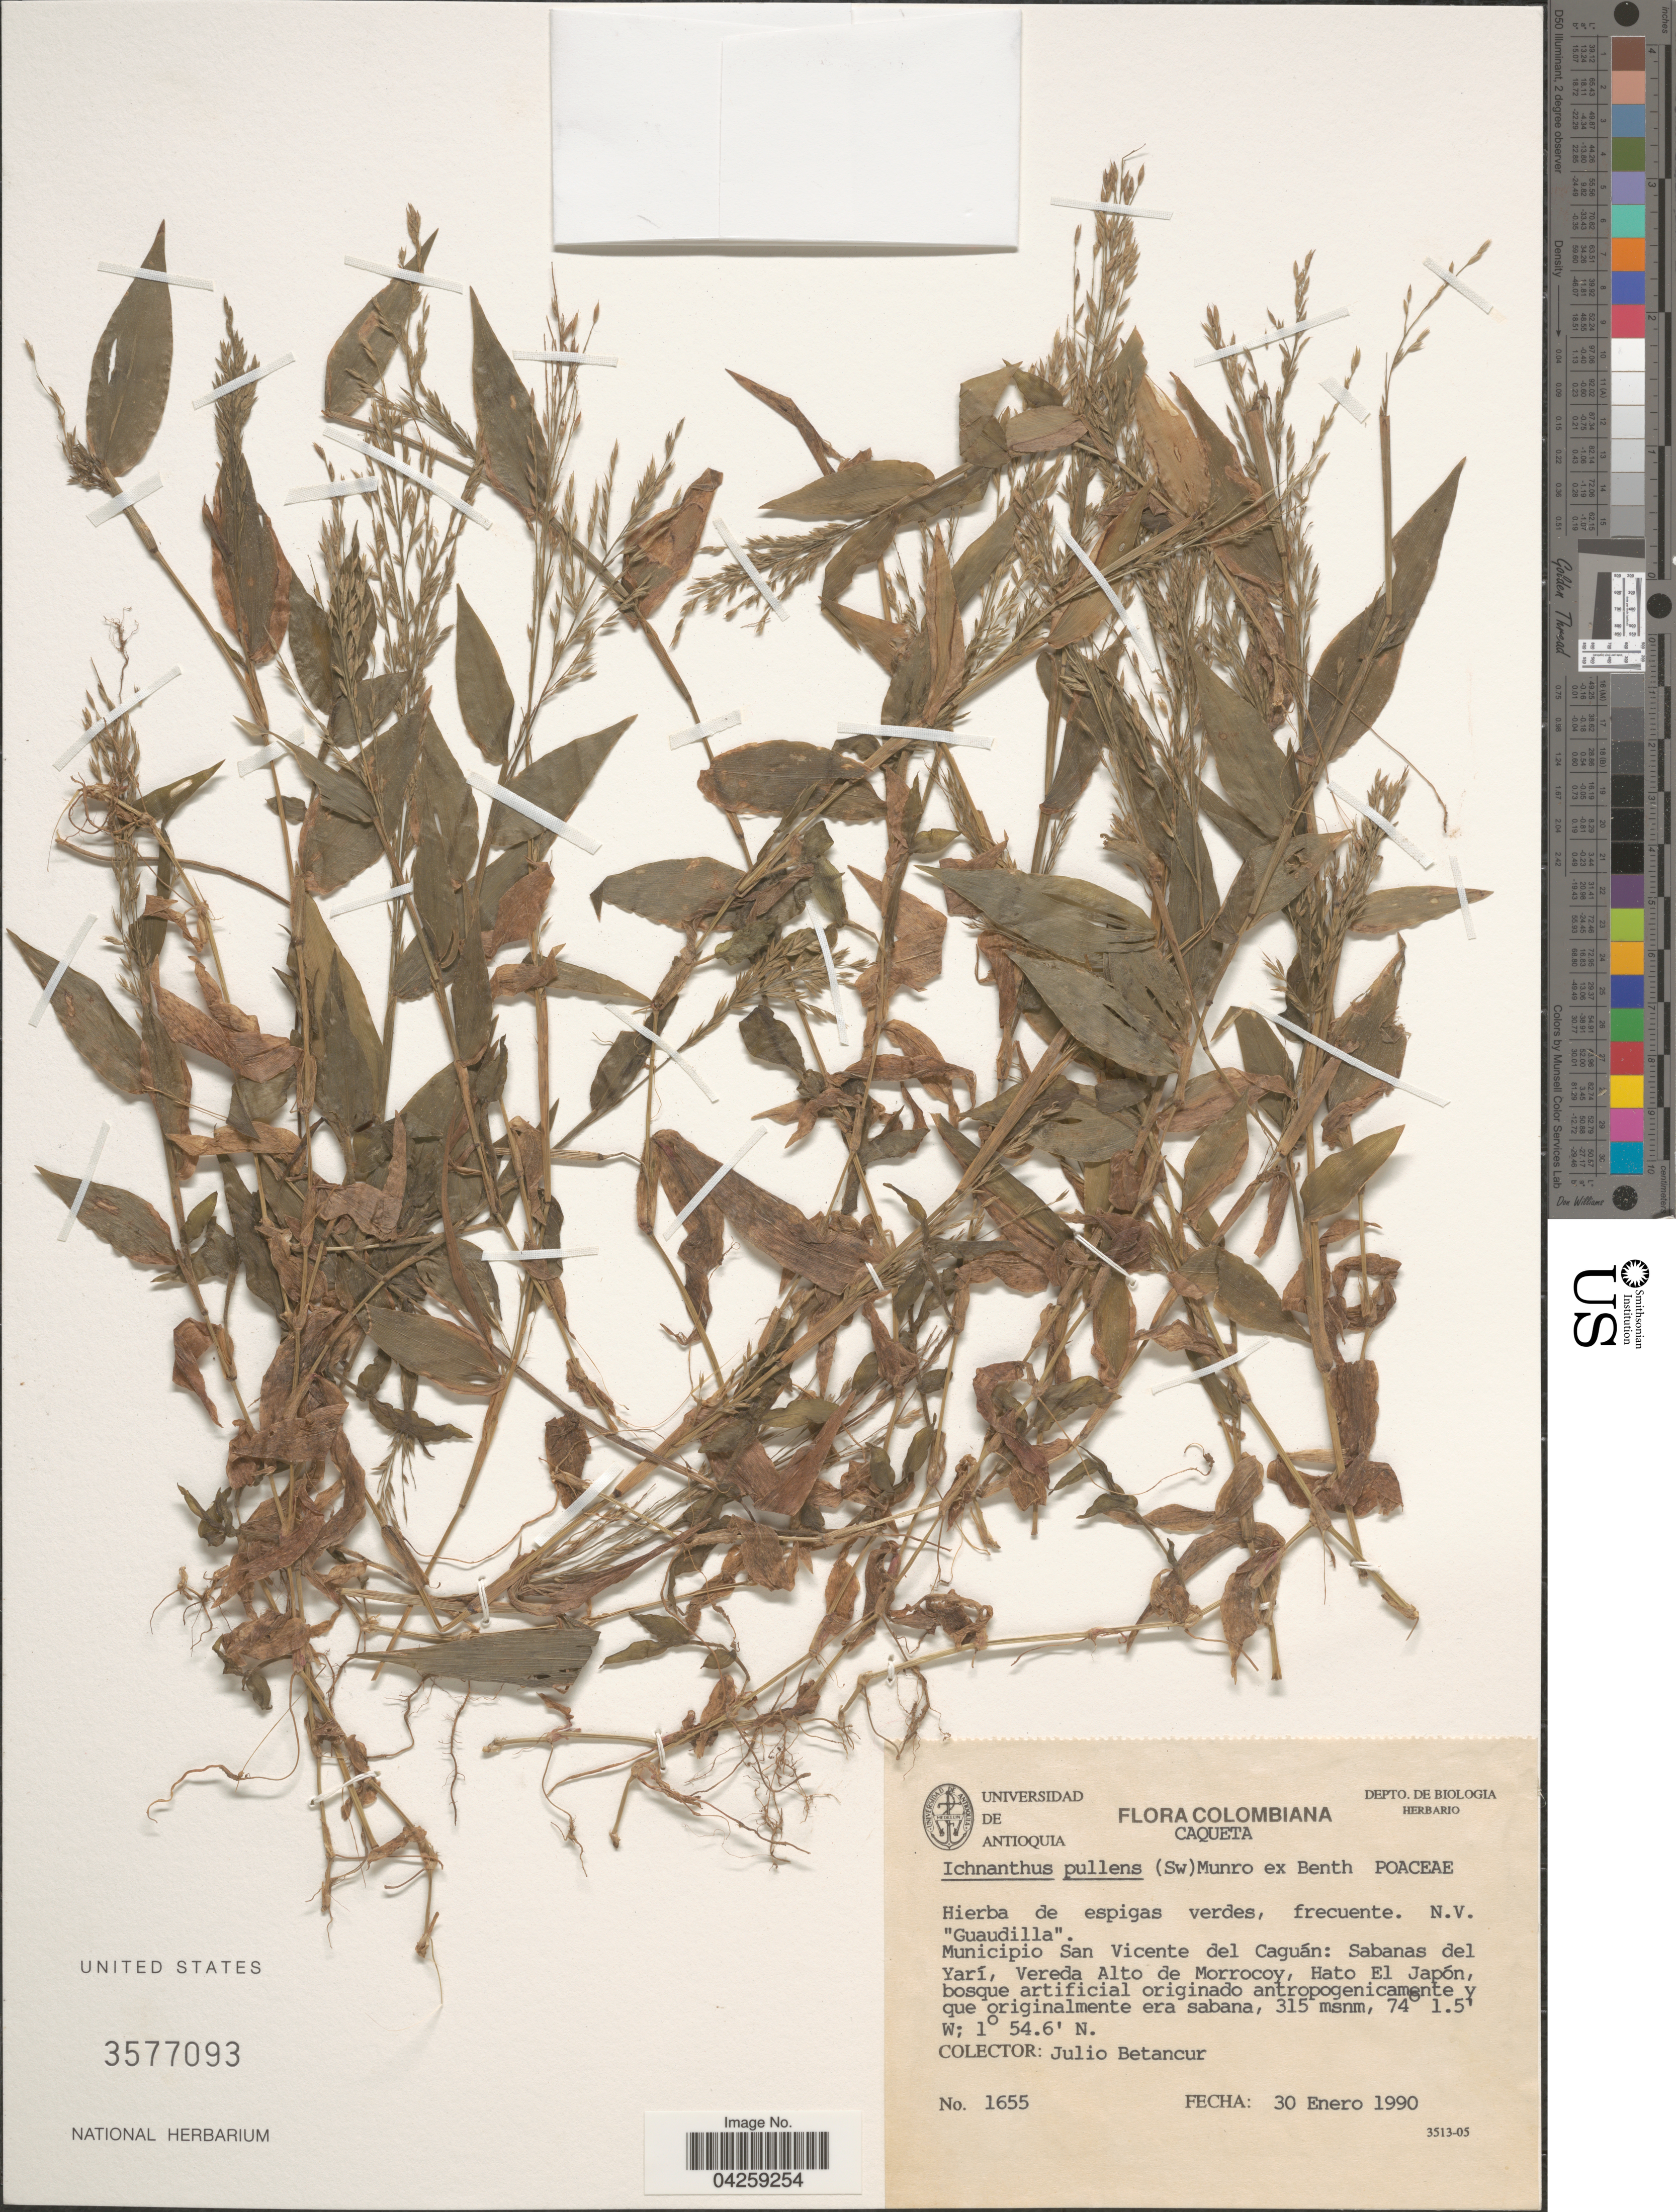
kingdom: Plantae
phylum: Tracheophyta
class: Liliopsida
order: Poales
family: Poaceae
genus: Ichnanthus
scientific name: Ichnanthus pallens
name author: (Sw.) Munro ex Benth.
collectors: J. Betancur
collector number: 1655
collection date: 1990-01-30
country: Colombia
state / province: Caquetá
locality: Municpio San Vicente del Caguán: Sabanas del Yarí, Vereda Alto de Morrocoy, Hato El Japón.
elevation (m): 315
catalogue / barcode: US 3577093